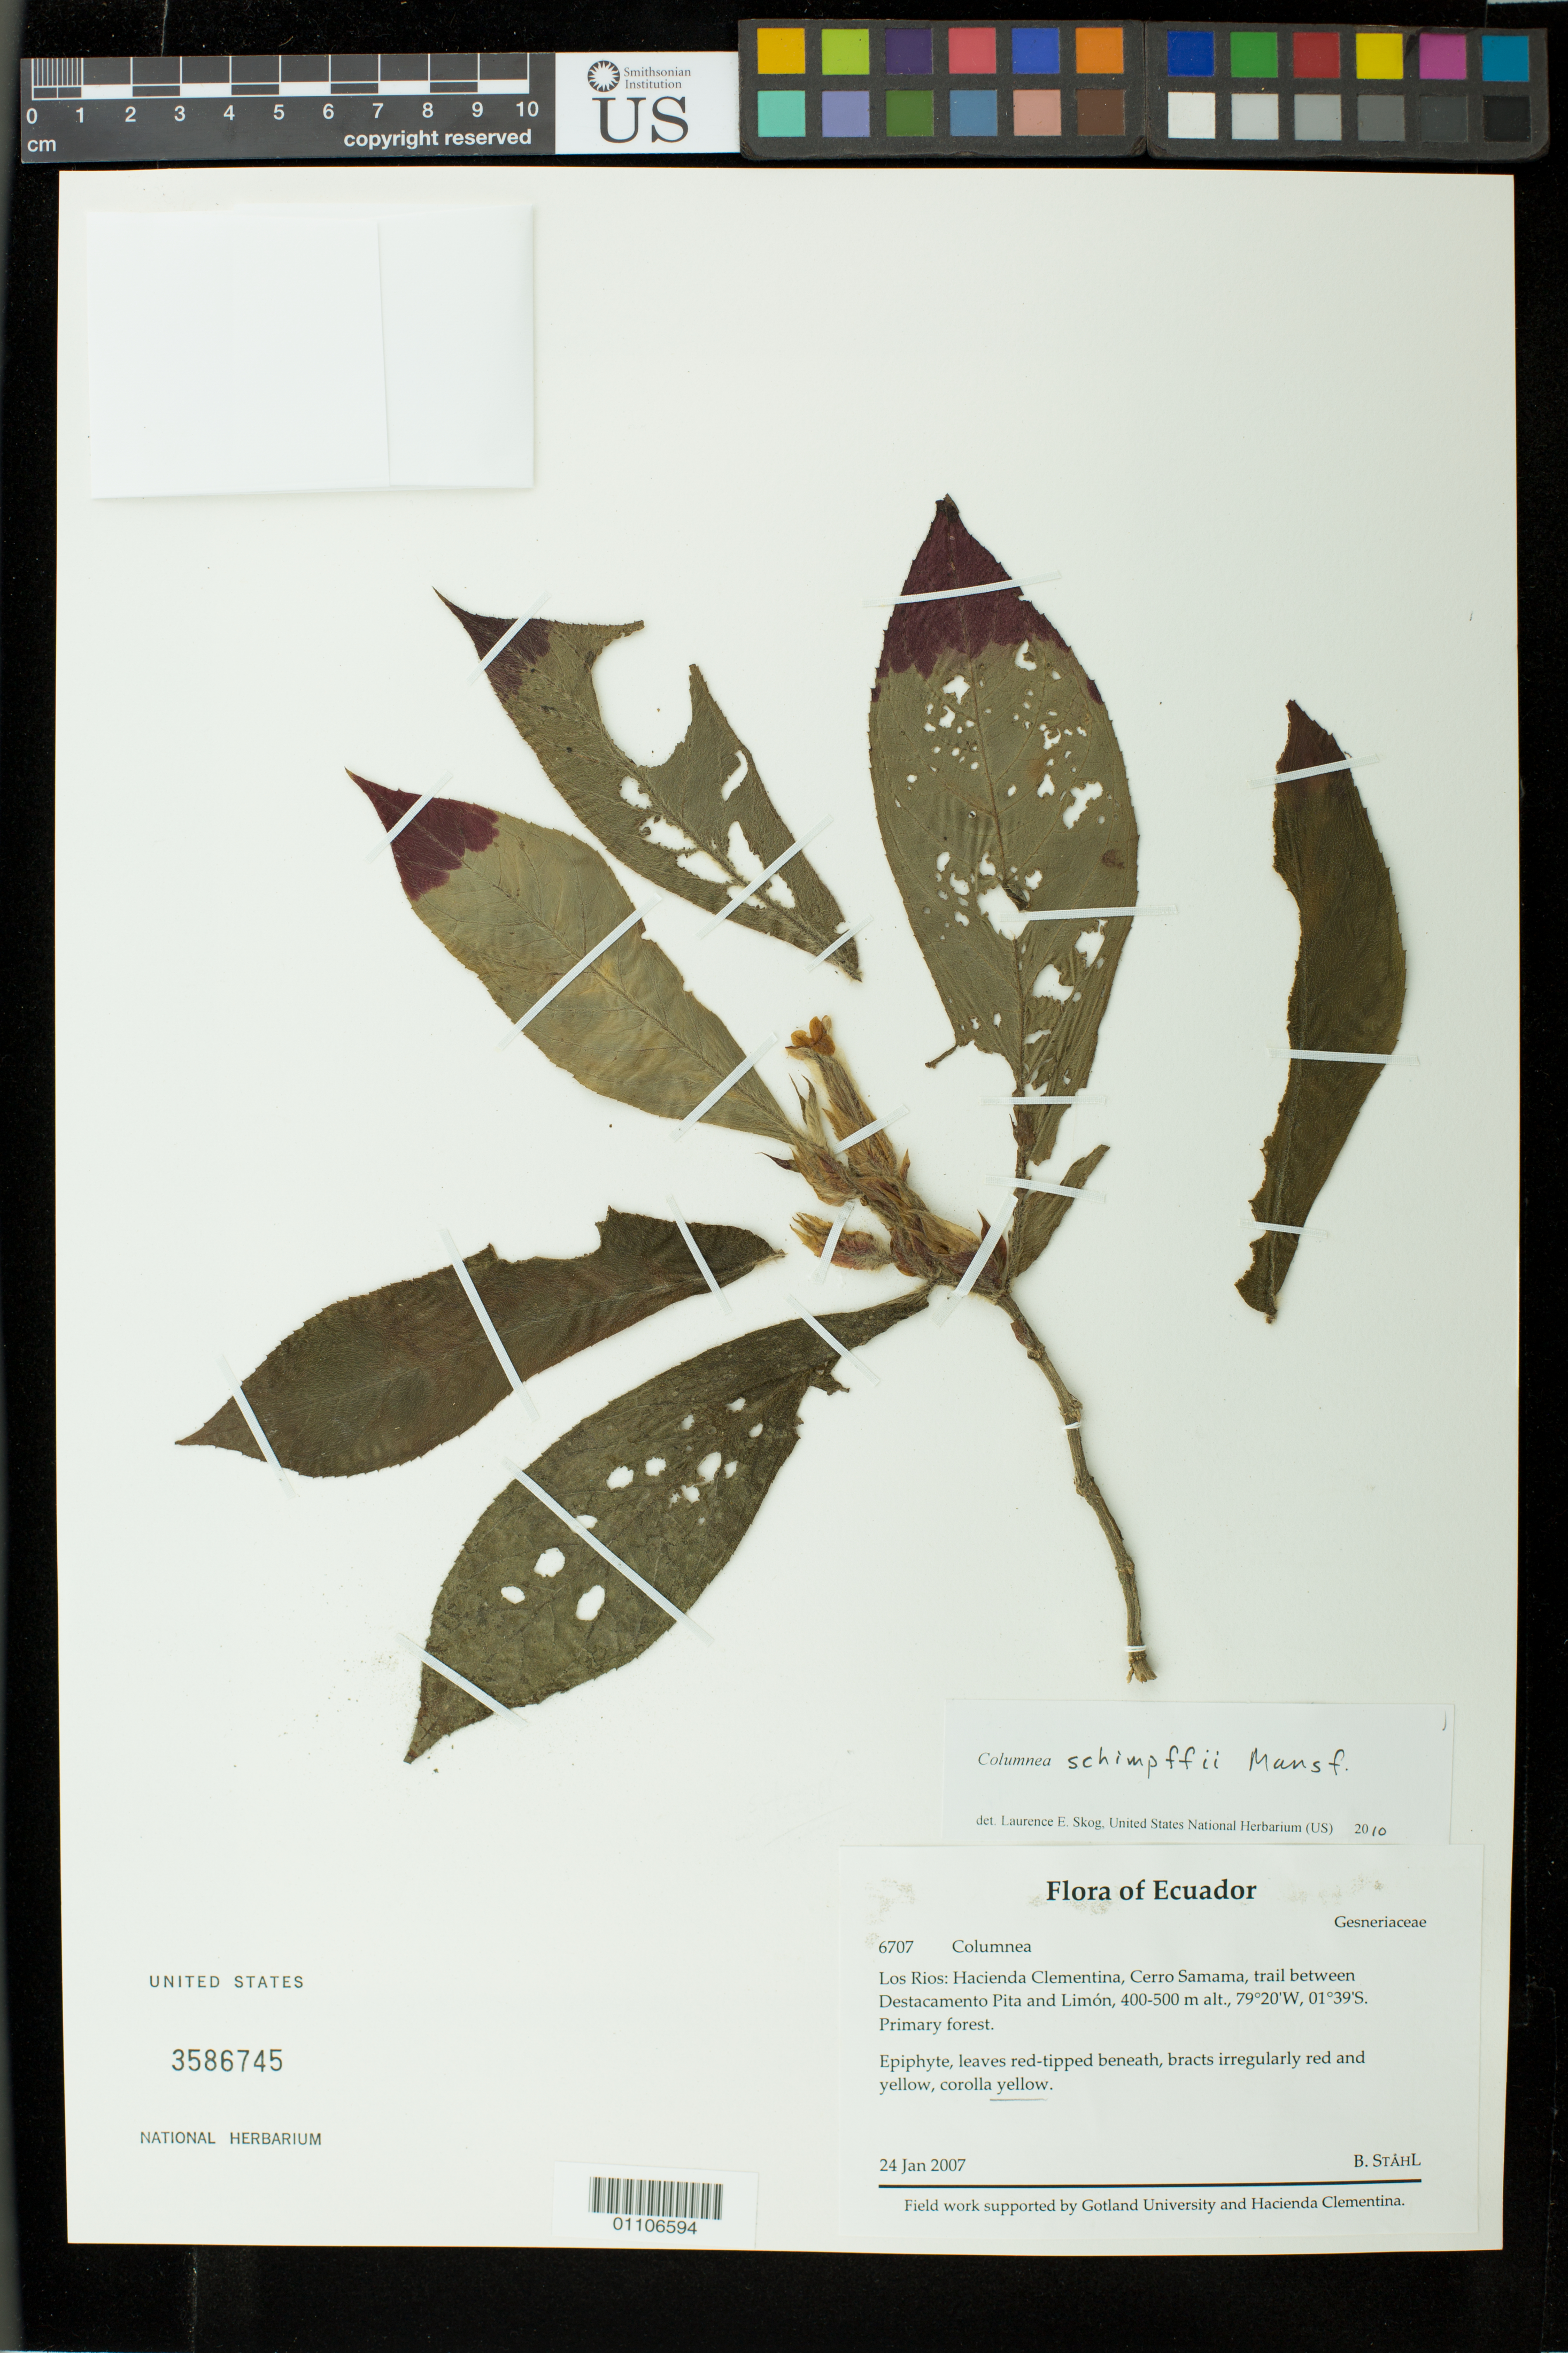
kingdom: Plantae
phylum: Tracheophyta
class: Magnoliopsida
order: Lamiales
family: Gesneriaceae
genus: Columnea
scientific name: Columnea schimpffii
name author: Mansf.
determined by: Skog, Laurence E.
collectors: B. Ståhl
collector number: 6707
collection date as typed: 24 Jan 2007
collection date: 2007-01-24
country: Ecuador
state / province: Los Ríos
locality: Los Ríos: Hacienda Clementina, Cerro Samama, trail between Destacamento Pita and Limón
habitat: Primary forest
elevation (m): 400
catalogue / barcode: US 3586745